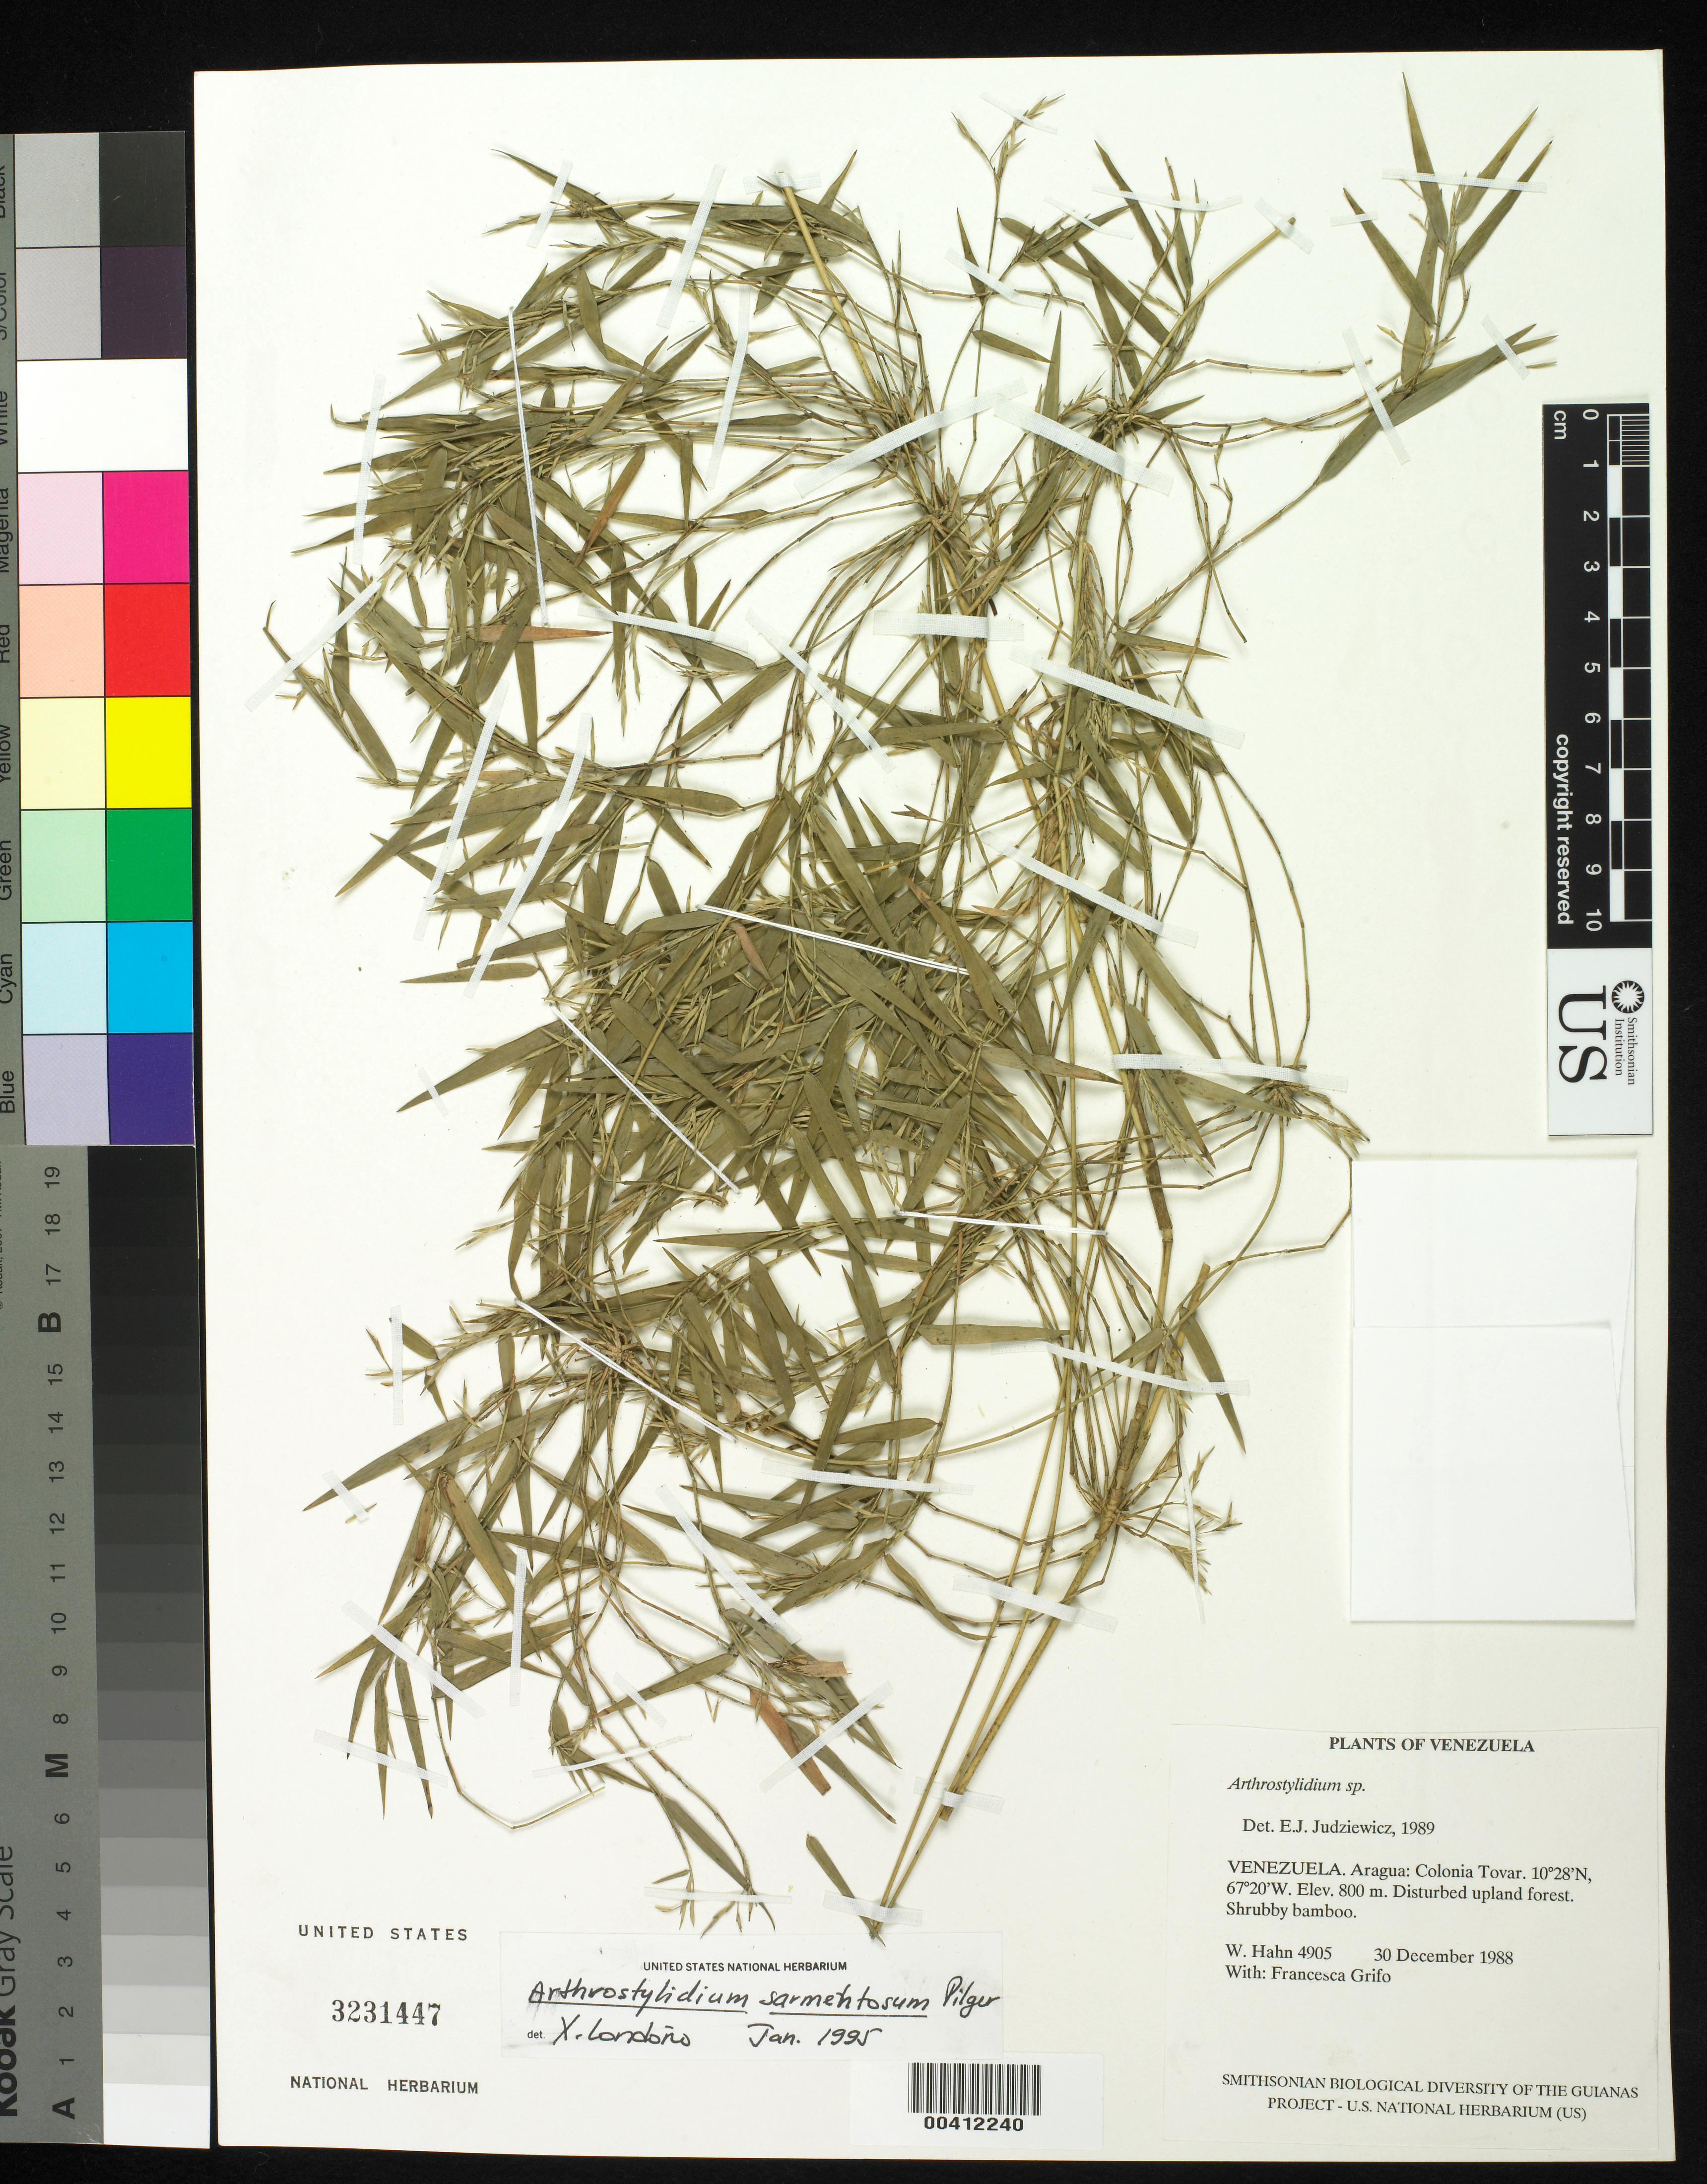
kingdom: Plantae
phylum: Tracheophyta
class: Liliopsida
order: Poales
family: Poaceae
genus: Arthrostylidium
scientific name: Arthrostylidium sarmentosum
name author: Pilg. in Urb.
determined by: Londoño, X., (TULV), Jardin Botanico "Juan Maria Cespedes"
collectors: W. Hahn & F. Grifo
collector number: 4905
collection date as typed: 30 Dec 1988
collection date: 1988-12-30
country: Venezuela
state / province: Aragua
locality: Colonia tovar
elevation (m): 800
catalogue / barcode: US 3231447